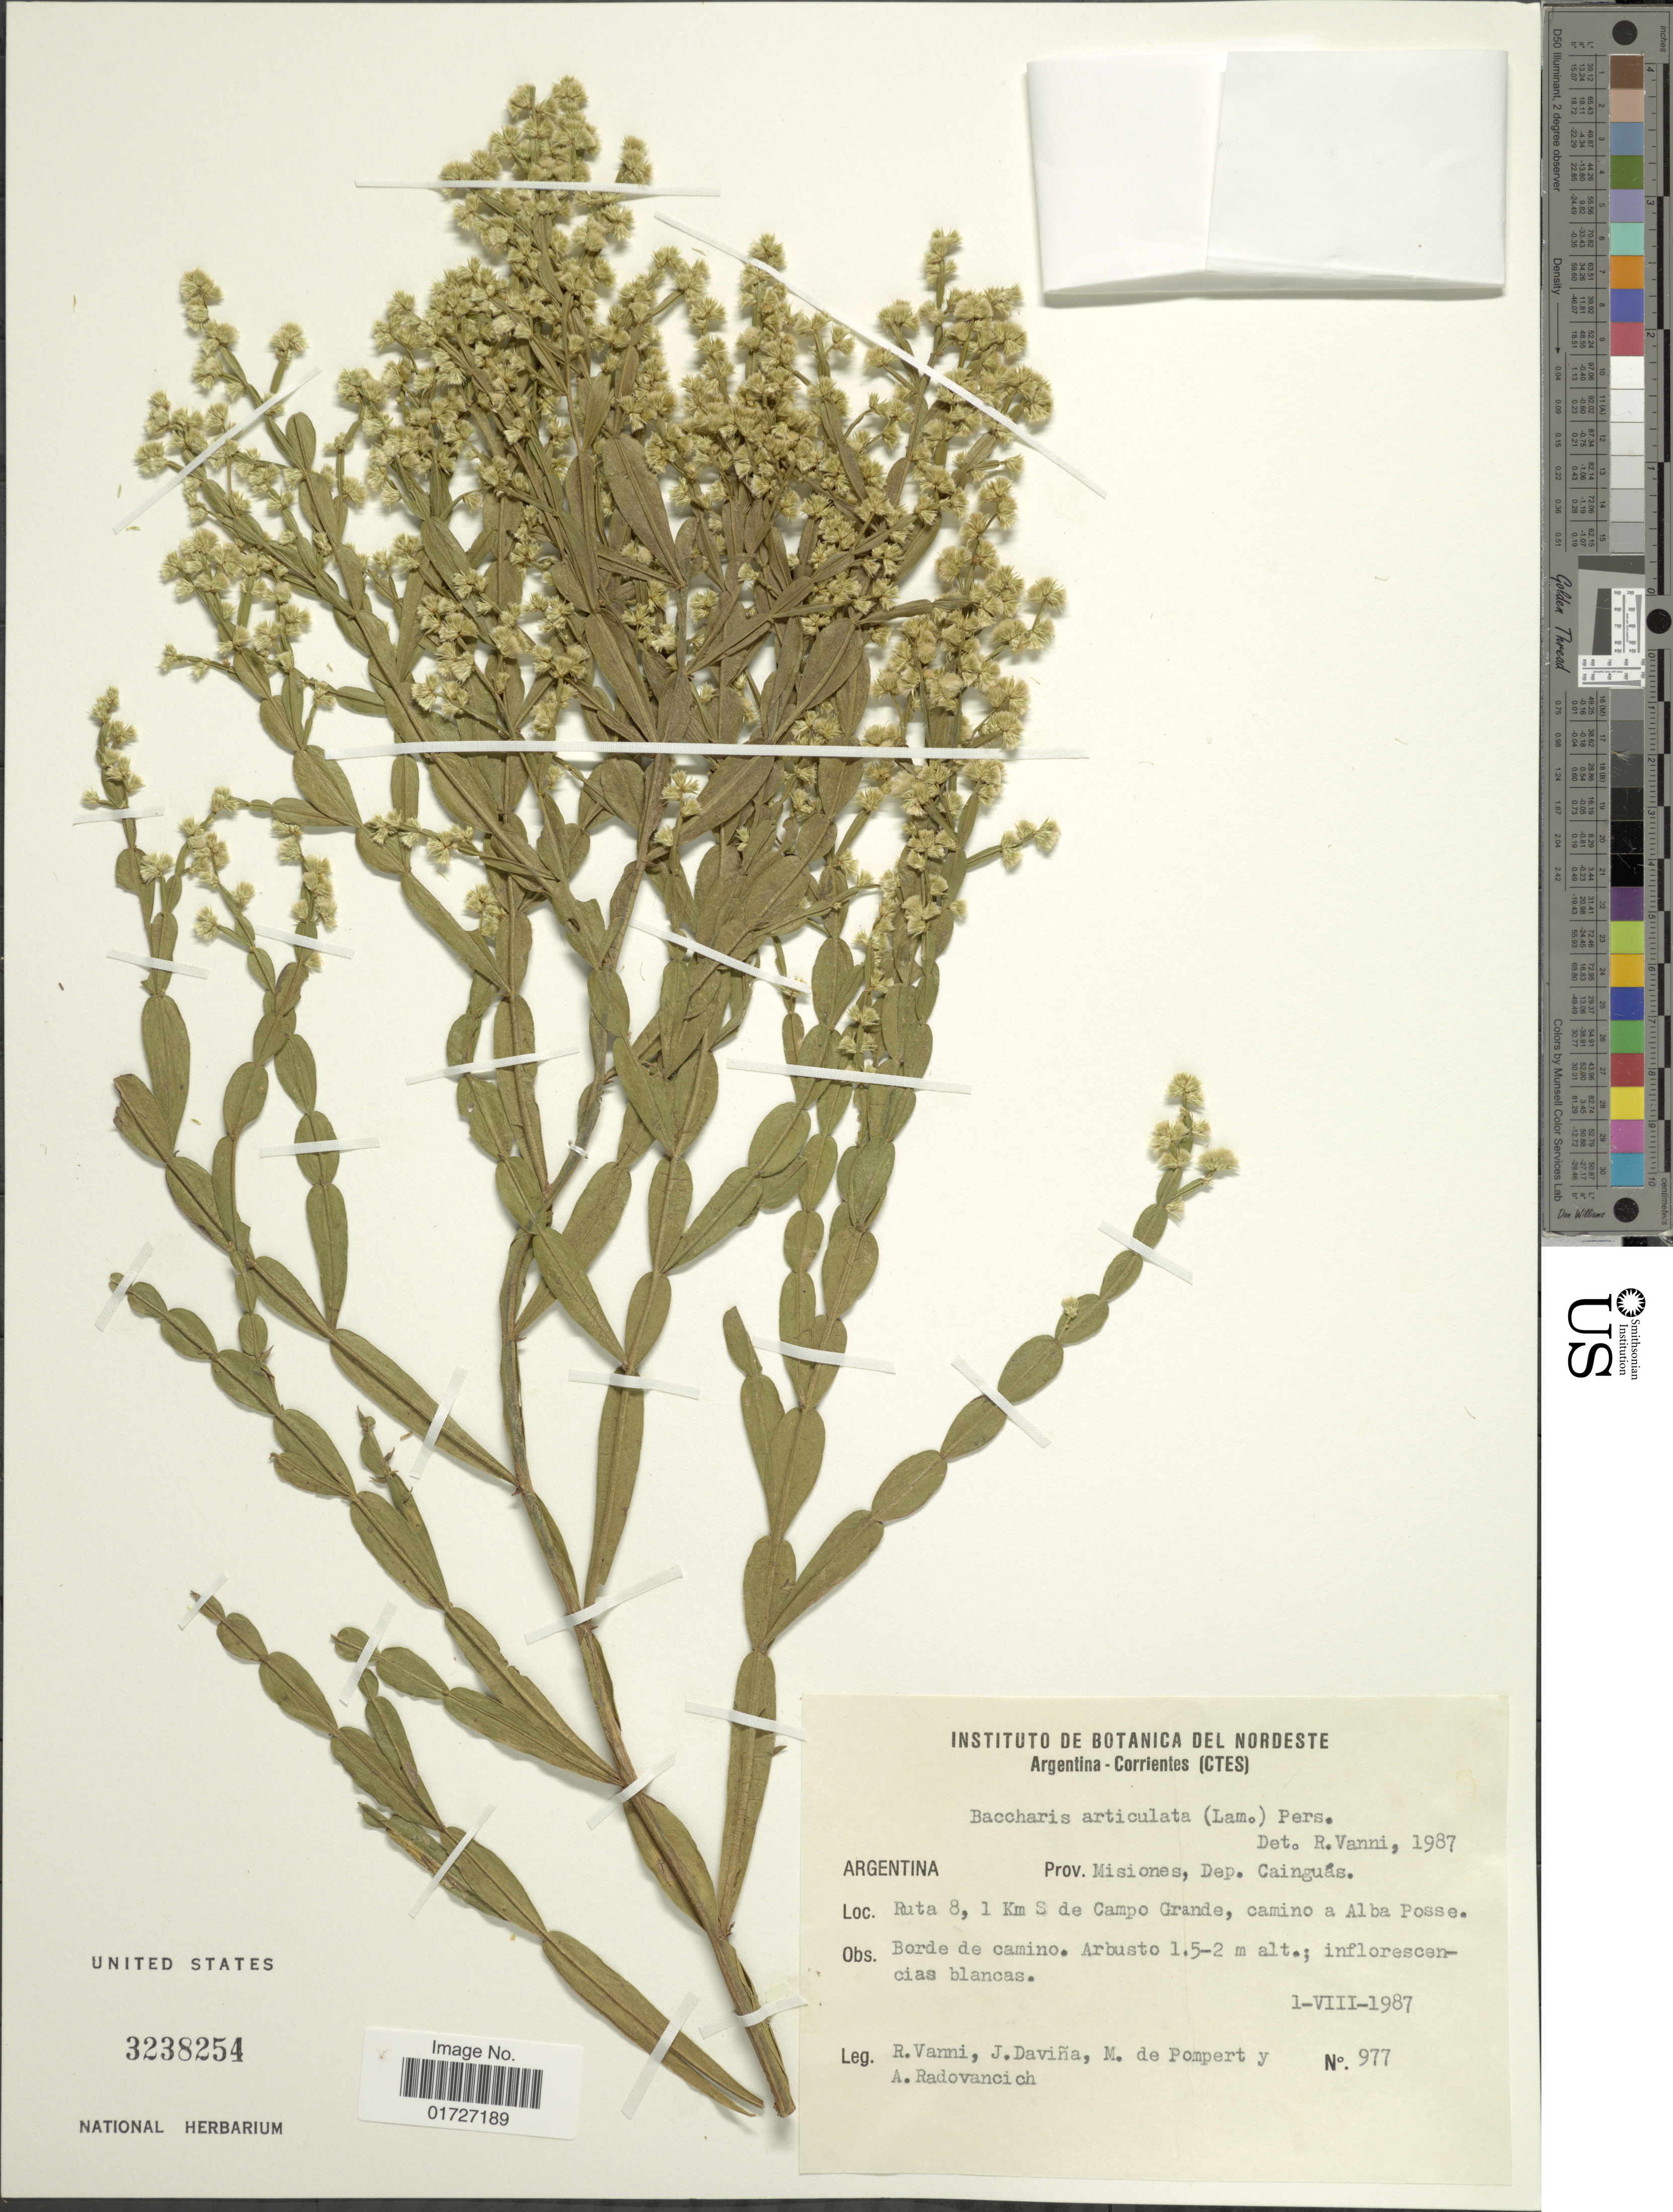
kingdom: Plantae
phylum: Tracheophyta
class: Magnoliopsida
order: Asterales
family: Asteraceae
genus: Baccharis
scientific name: Baccharis articulata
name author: (Lam.) Pers.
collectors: R. Vanni, J. Daviña, M. de Pompert & A. Radovancich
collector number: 977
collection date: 1987-08-01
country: Argentina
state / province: Misiones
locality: Dep. Cainguás, Ruta 8, 1 Km S de Campo Grande, camino a Alba Posse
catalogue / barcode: US 3238254